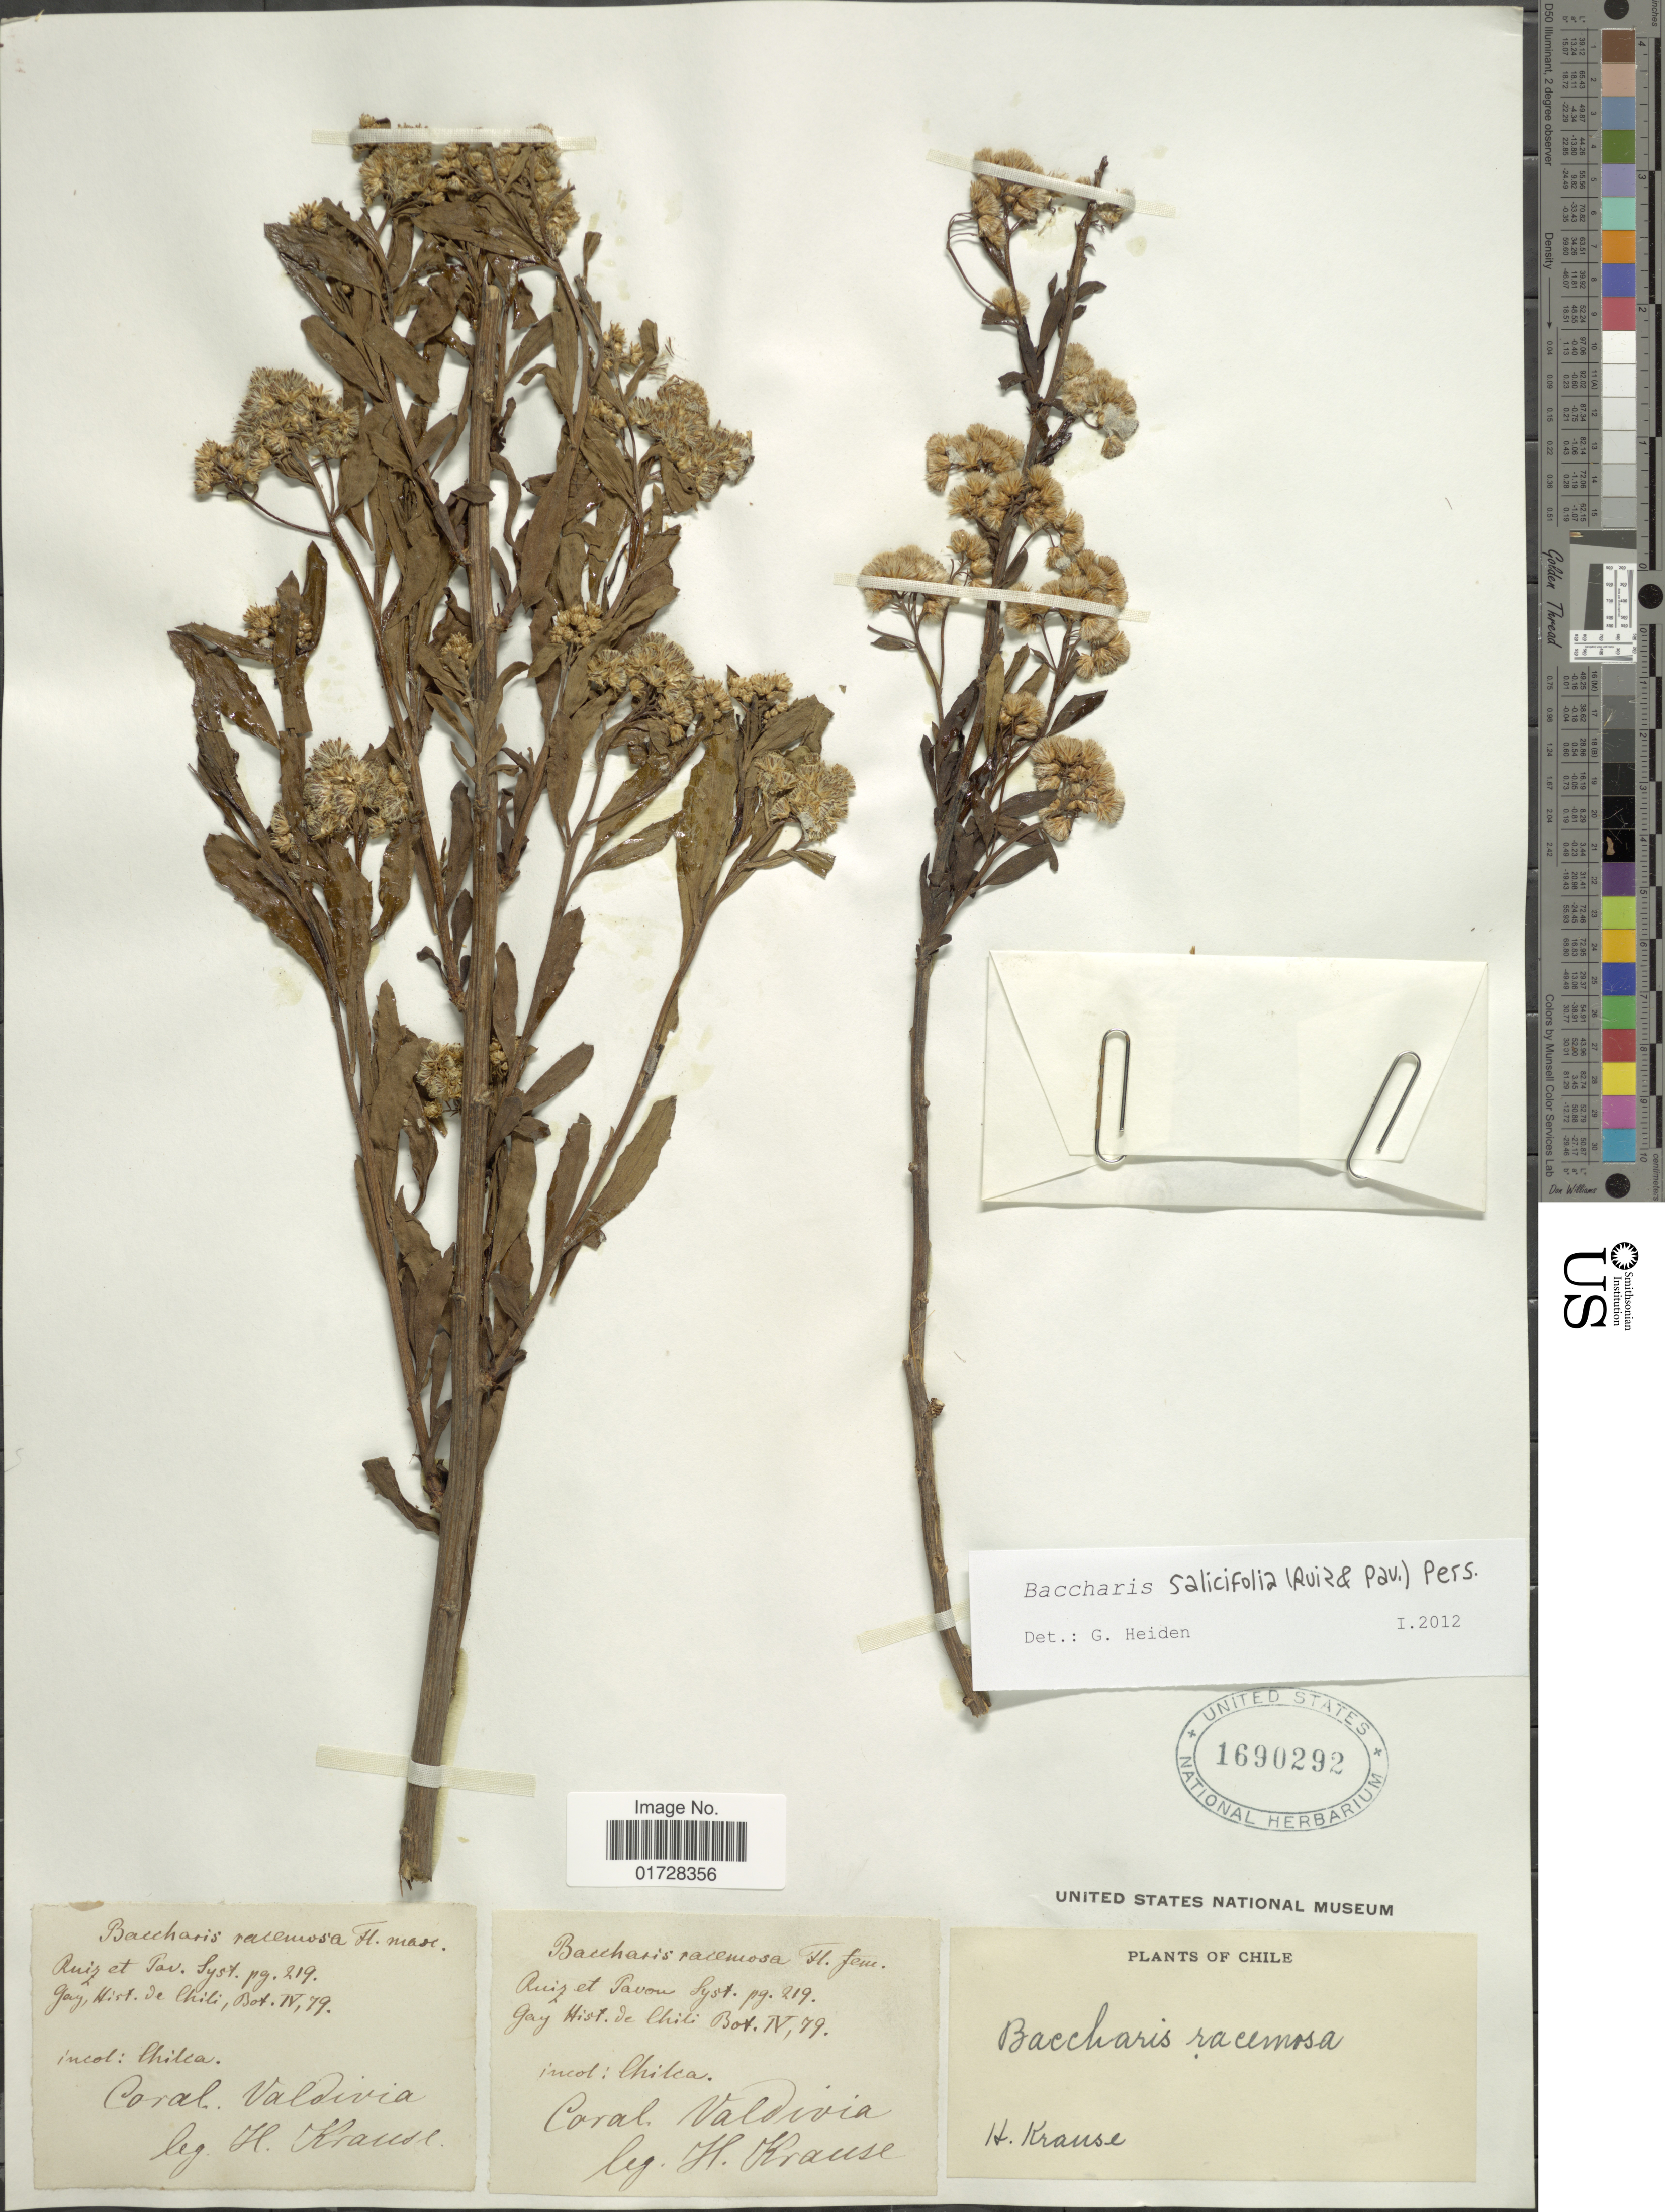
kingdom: Plantae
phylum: Tracheophyta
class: Magnoliopsida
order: Asterales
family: Asteraceae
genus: Baccharis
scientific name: Baccharis salicifolia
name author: (Ruiz & Pav.) Pers.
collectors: H. Krause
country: Chile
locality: Coral. Valdivia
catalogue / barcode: US 1690292